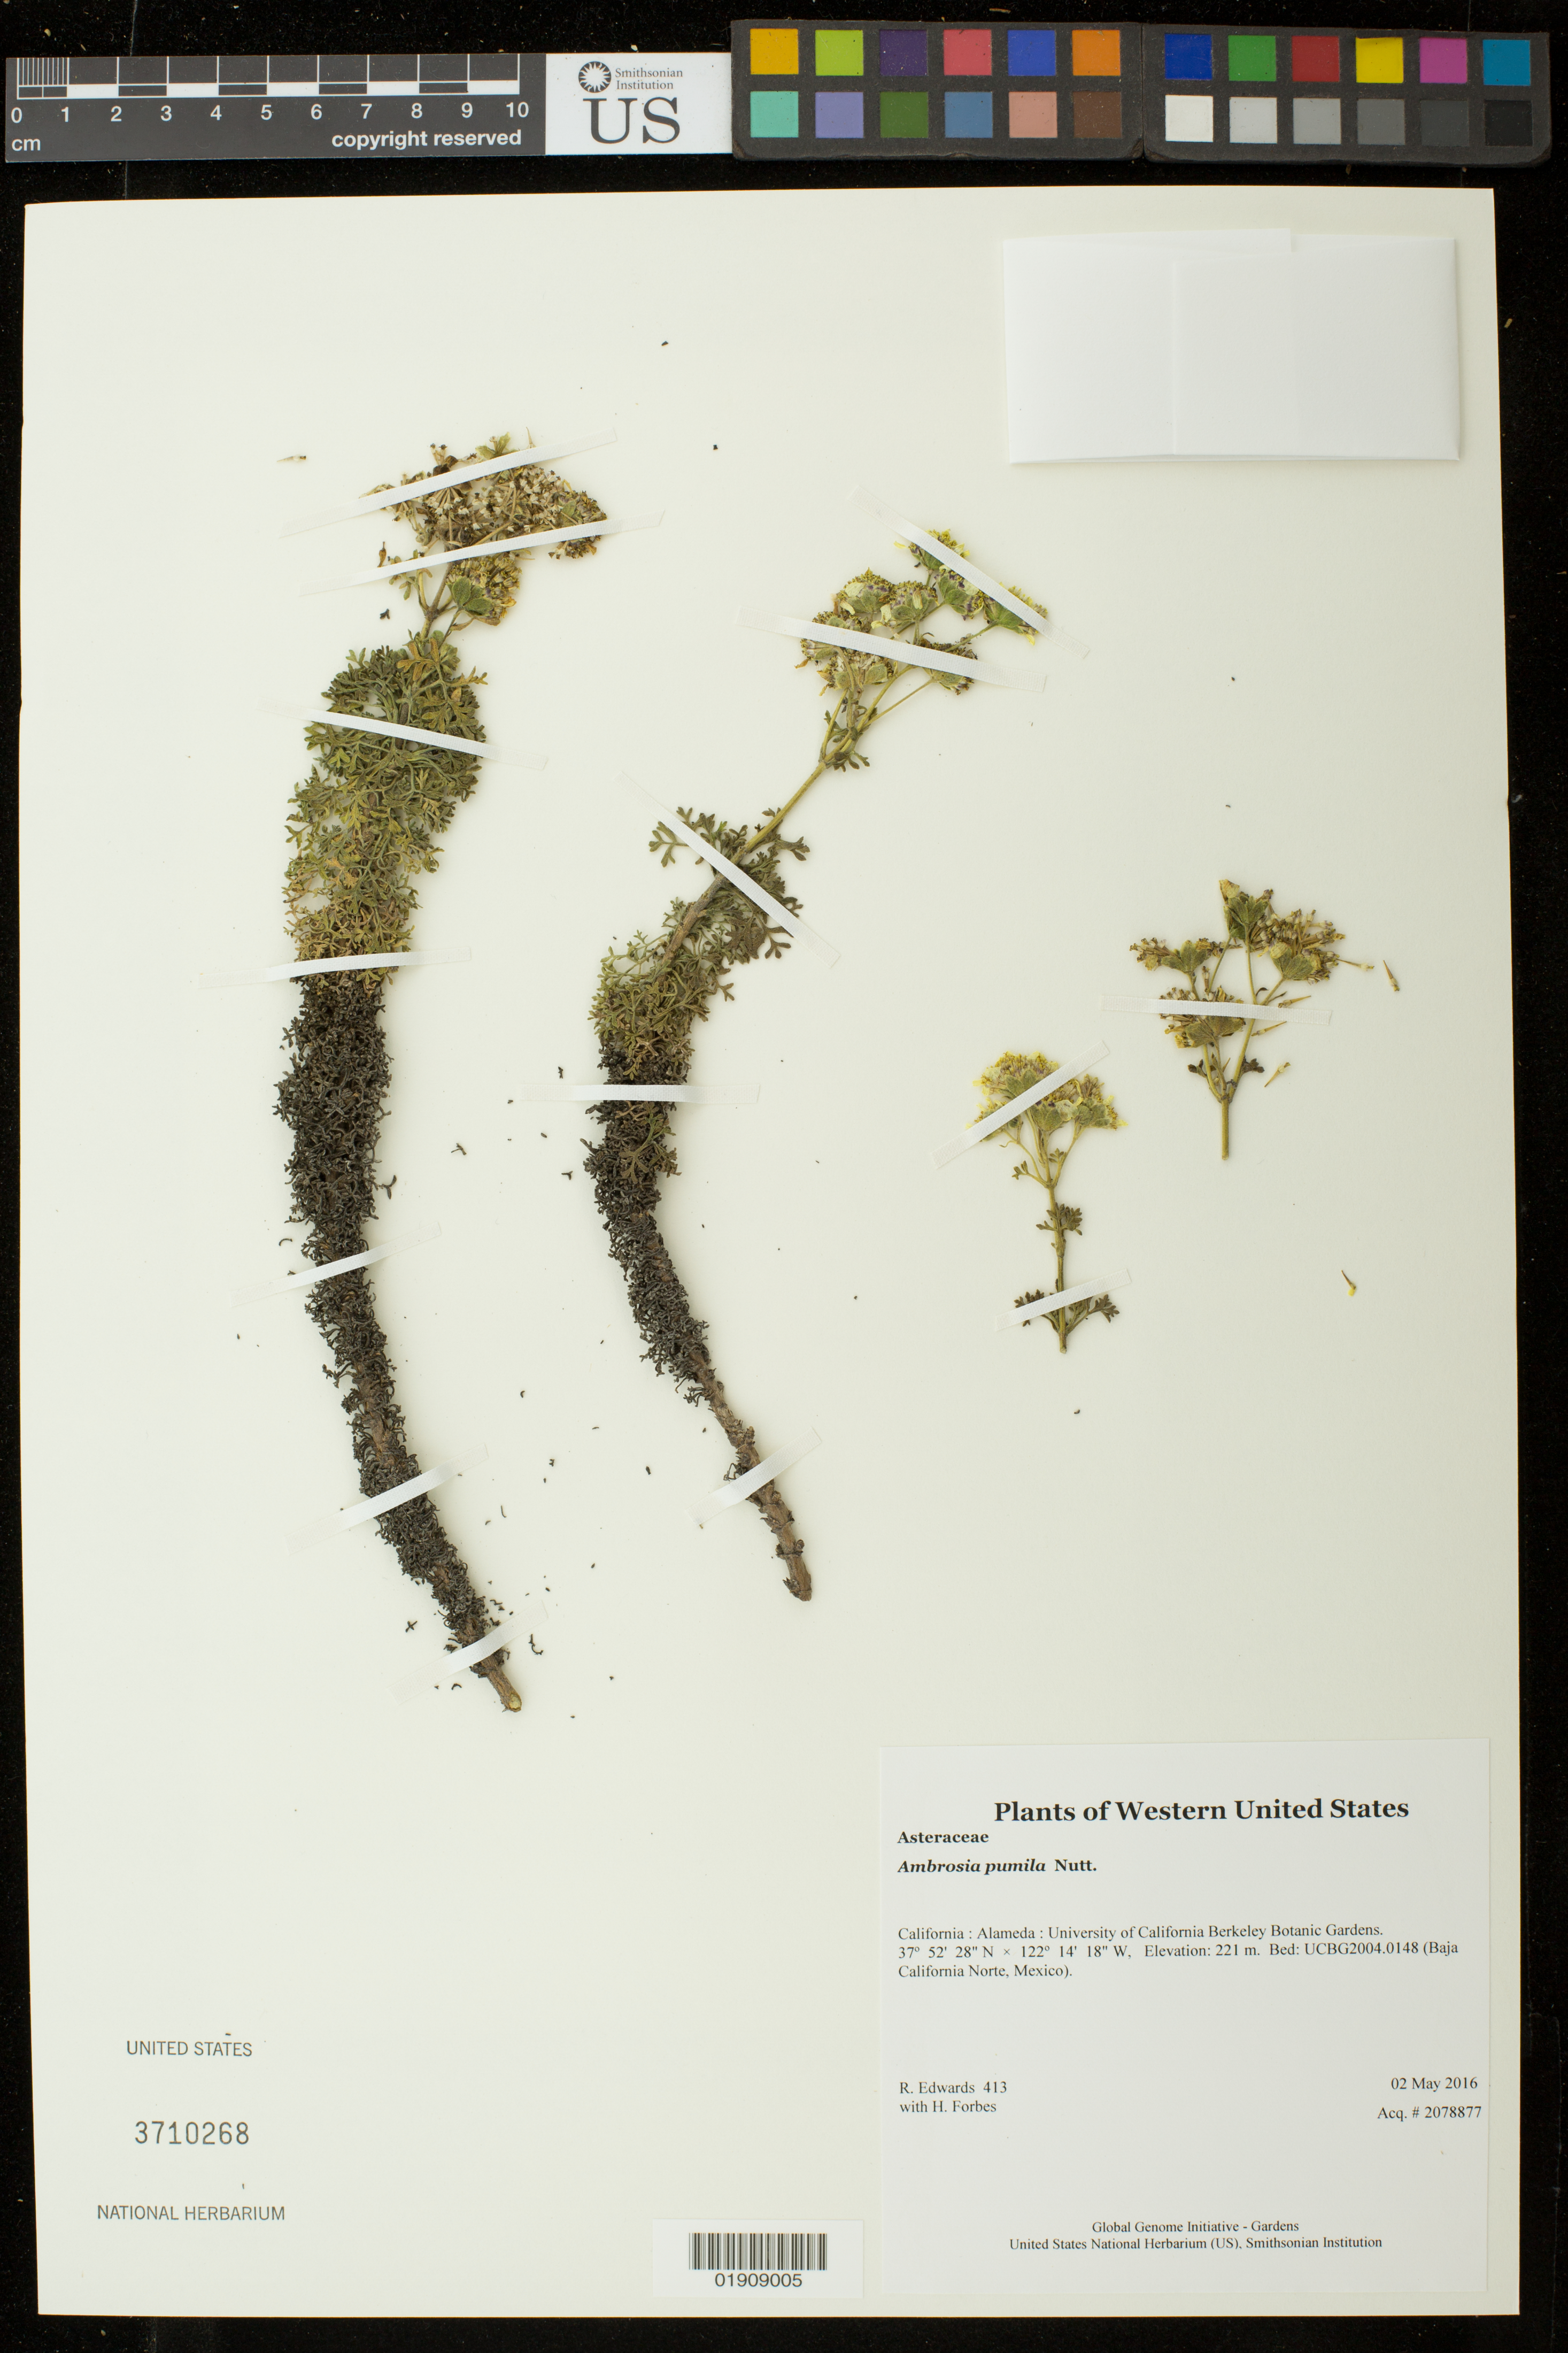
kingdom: Plantae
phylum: Tracheophyta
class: Magnoliopsida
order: Asterales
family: Asteraceae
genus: Ambrosia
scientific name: Ambrosia pumila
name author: Nutt.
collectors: H. Forbes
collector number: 413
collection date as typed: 2 May 2016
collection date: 2016-05-02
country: United States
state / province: California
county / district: Alameda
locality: University of California Berkeley Botanic Gardens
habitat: Bed: UCBG2004.0148 (Baja California Norte, Mexico)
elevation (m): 221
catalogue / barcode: US 3710268